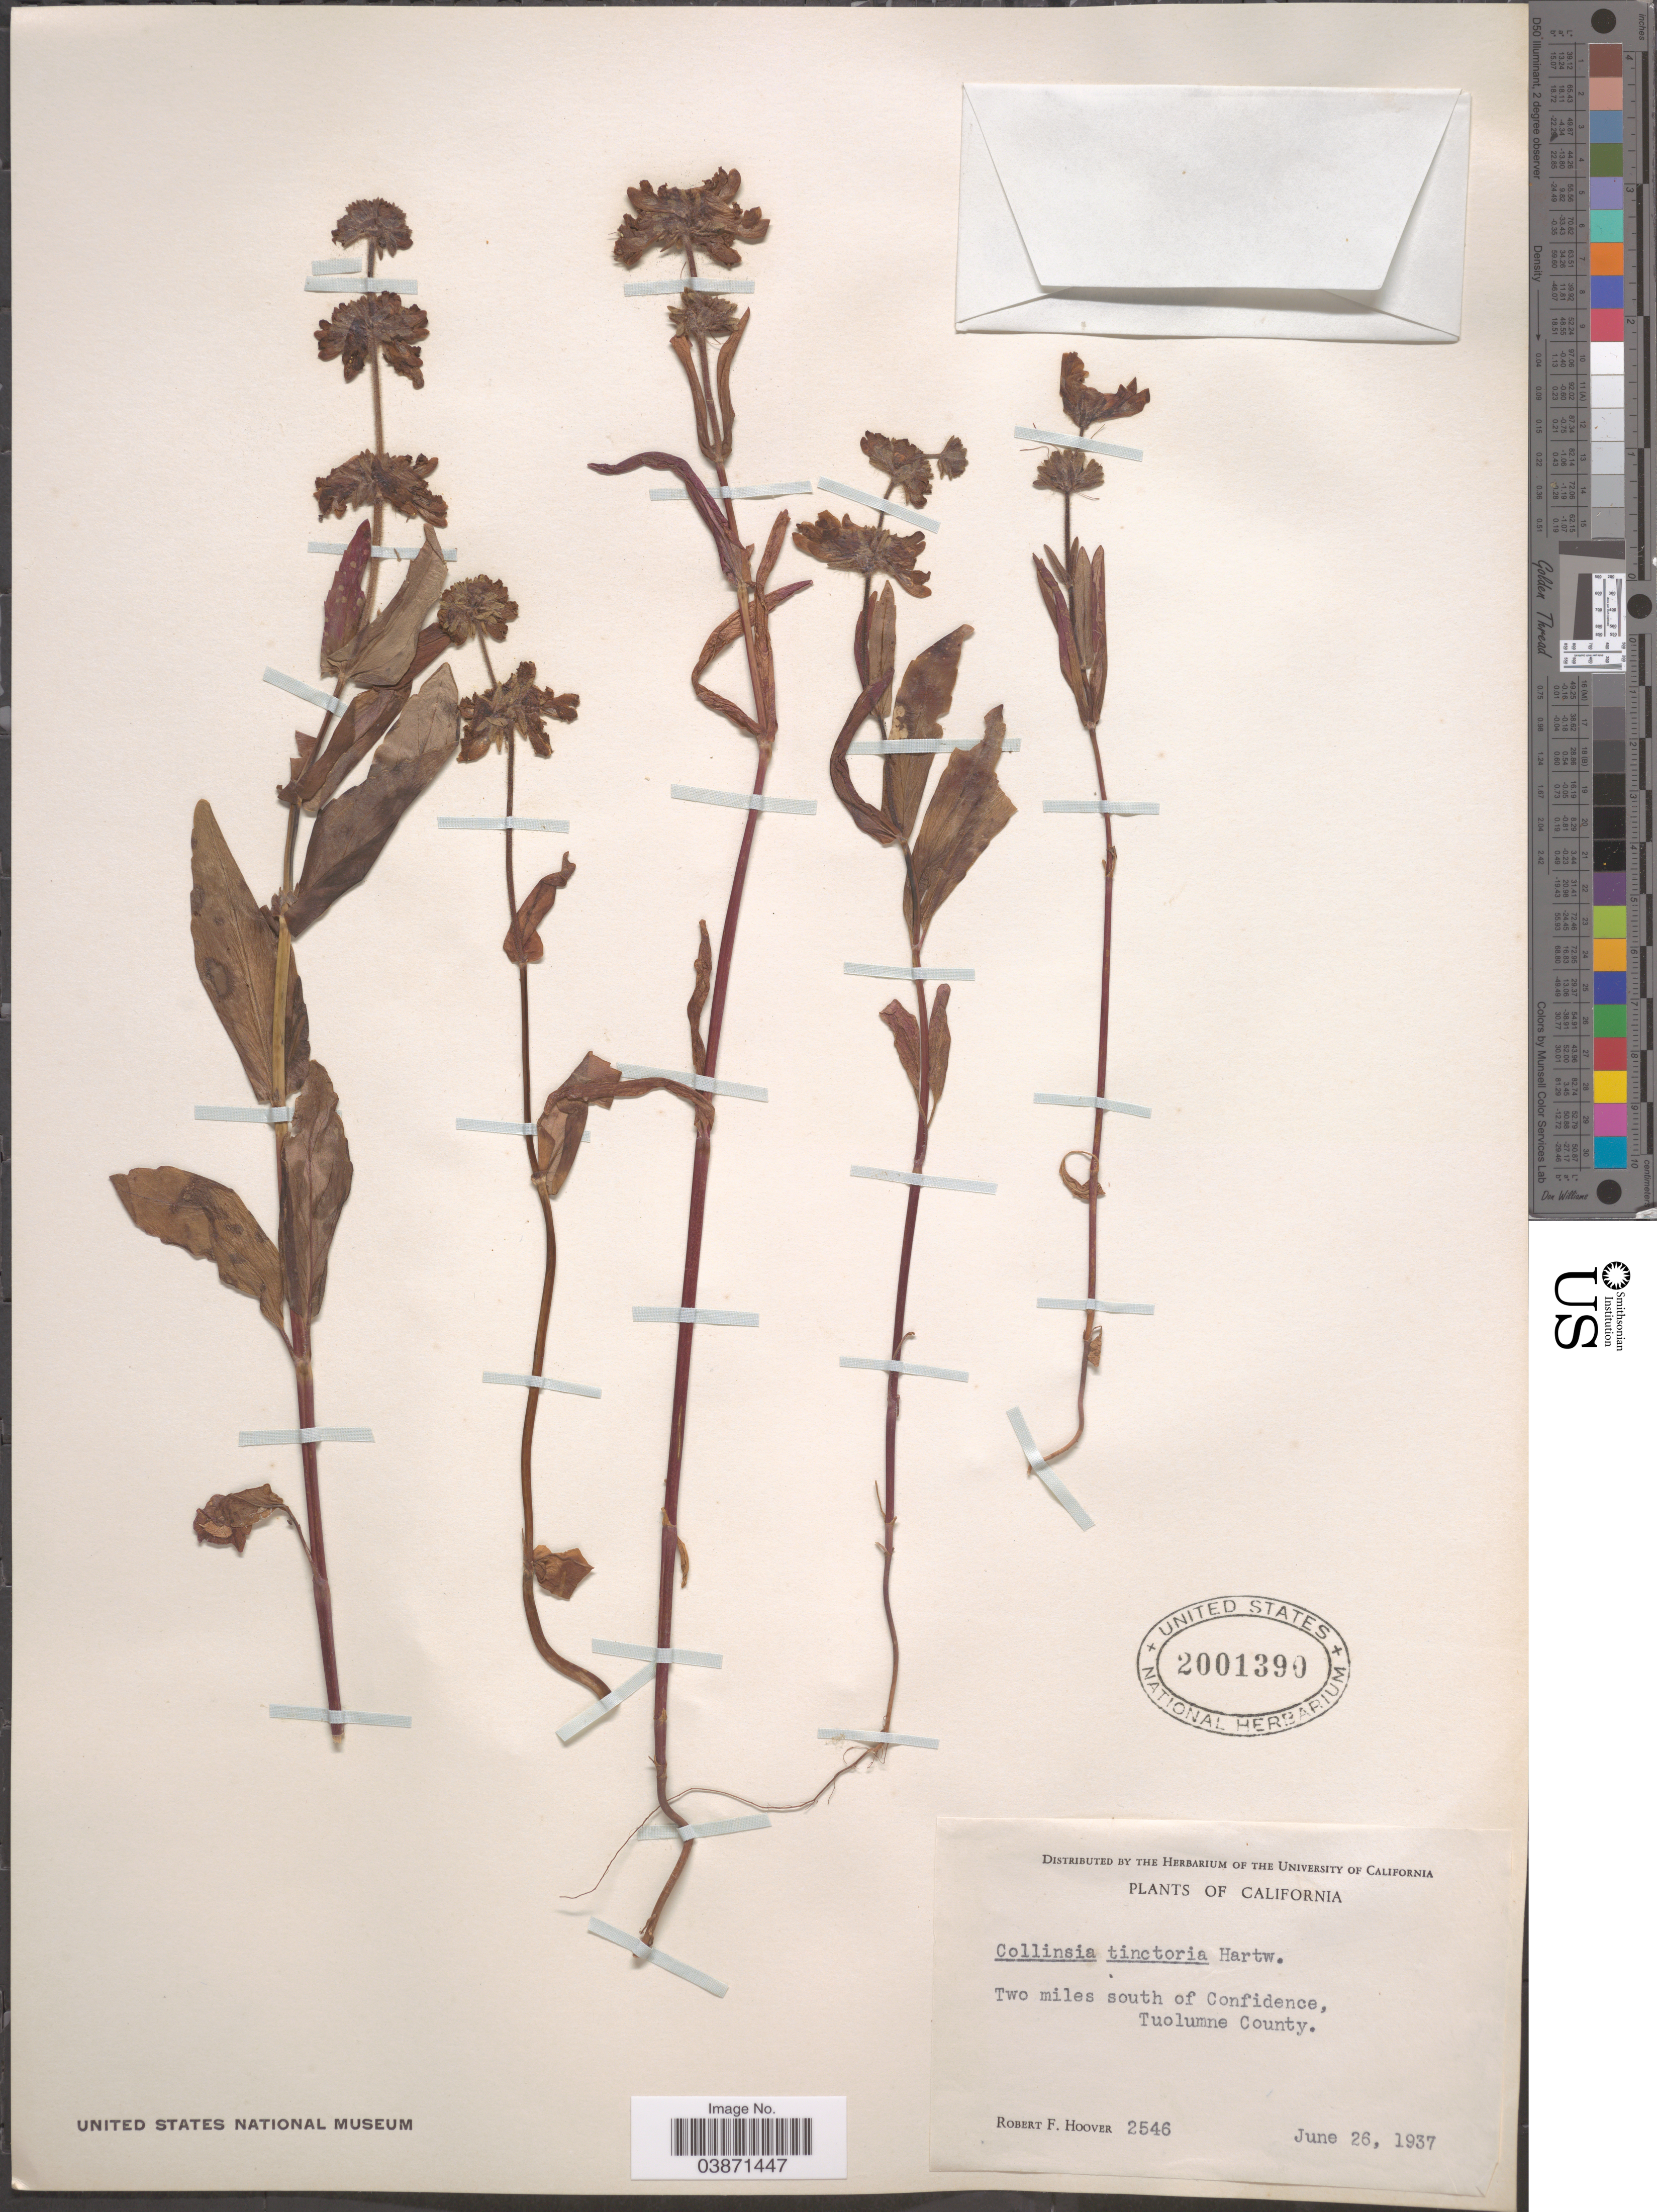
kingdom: Plantae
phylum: Tracheophyta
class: Magnoliopsida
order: Lamiales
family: Plantaginaceae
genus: Collinsia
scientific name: Collinsia tinctoria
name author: Hartw. ex Benth.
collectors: R. F. Hoover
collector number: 2546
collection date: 1937-06-26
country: United States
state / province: California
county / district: Tuolumne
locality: Two miles south of Confidence, Tuolumne County.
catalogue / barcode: US 2001390